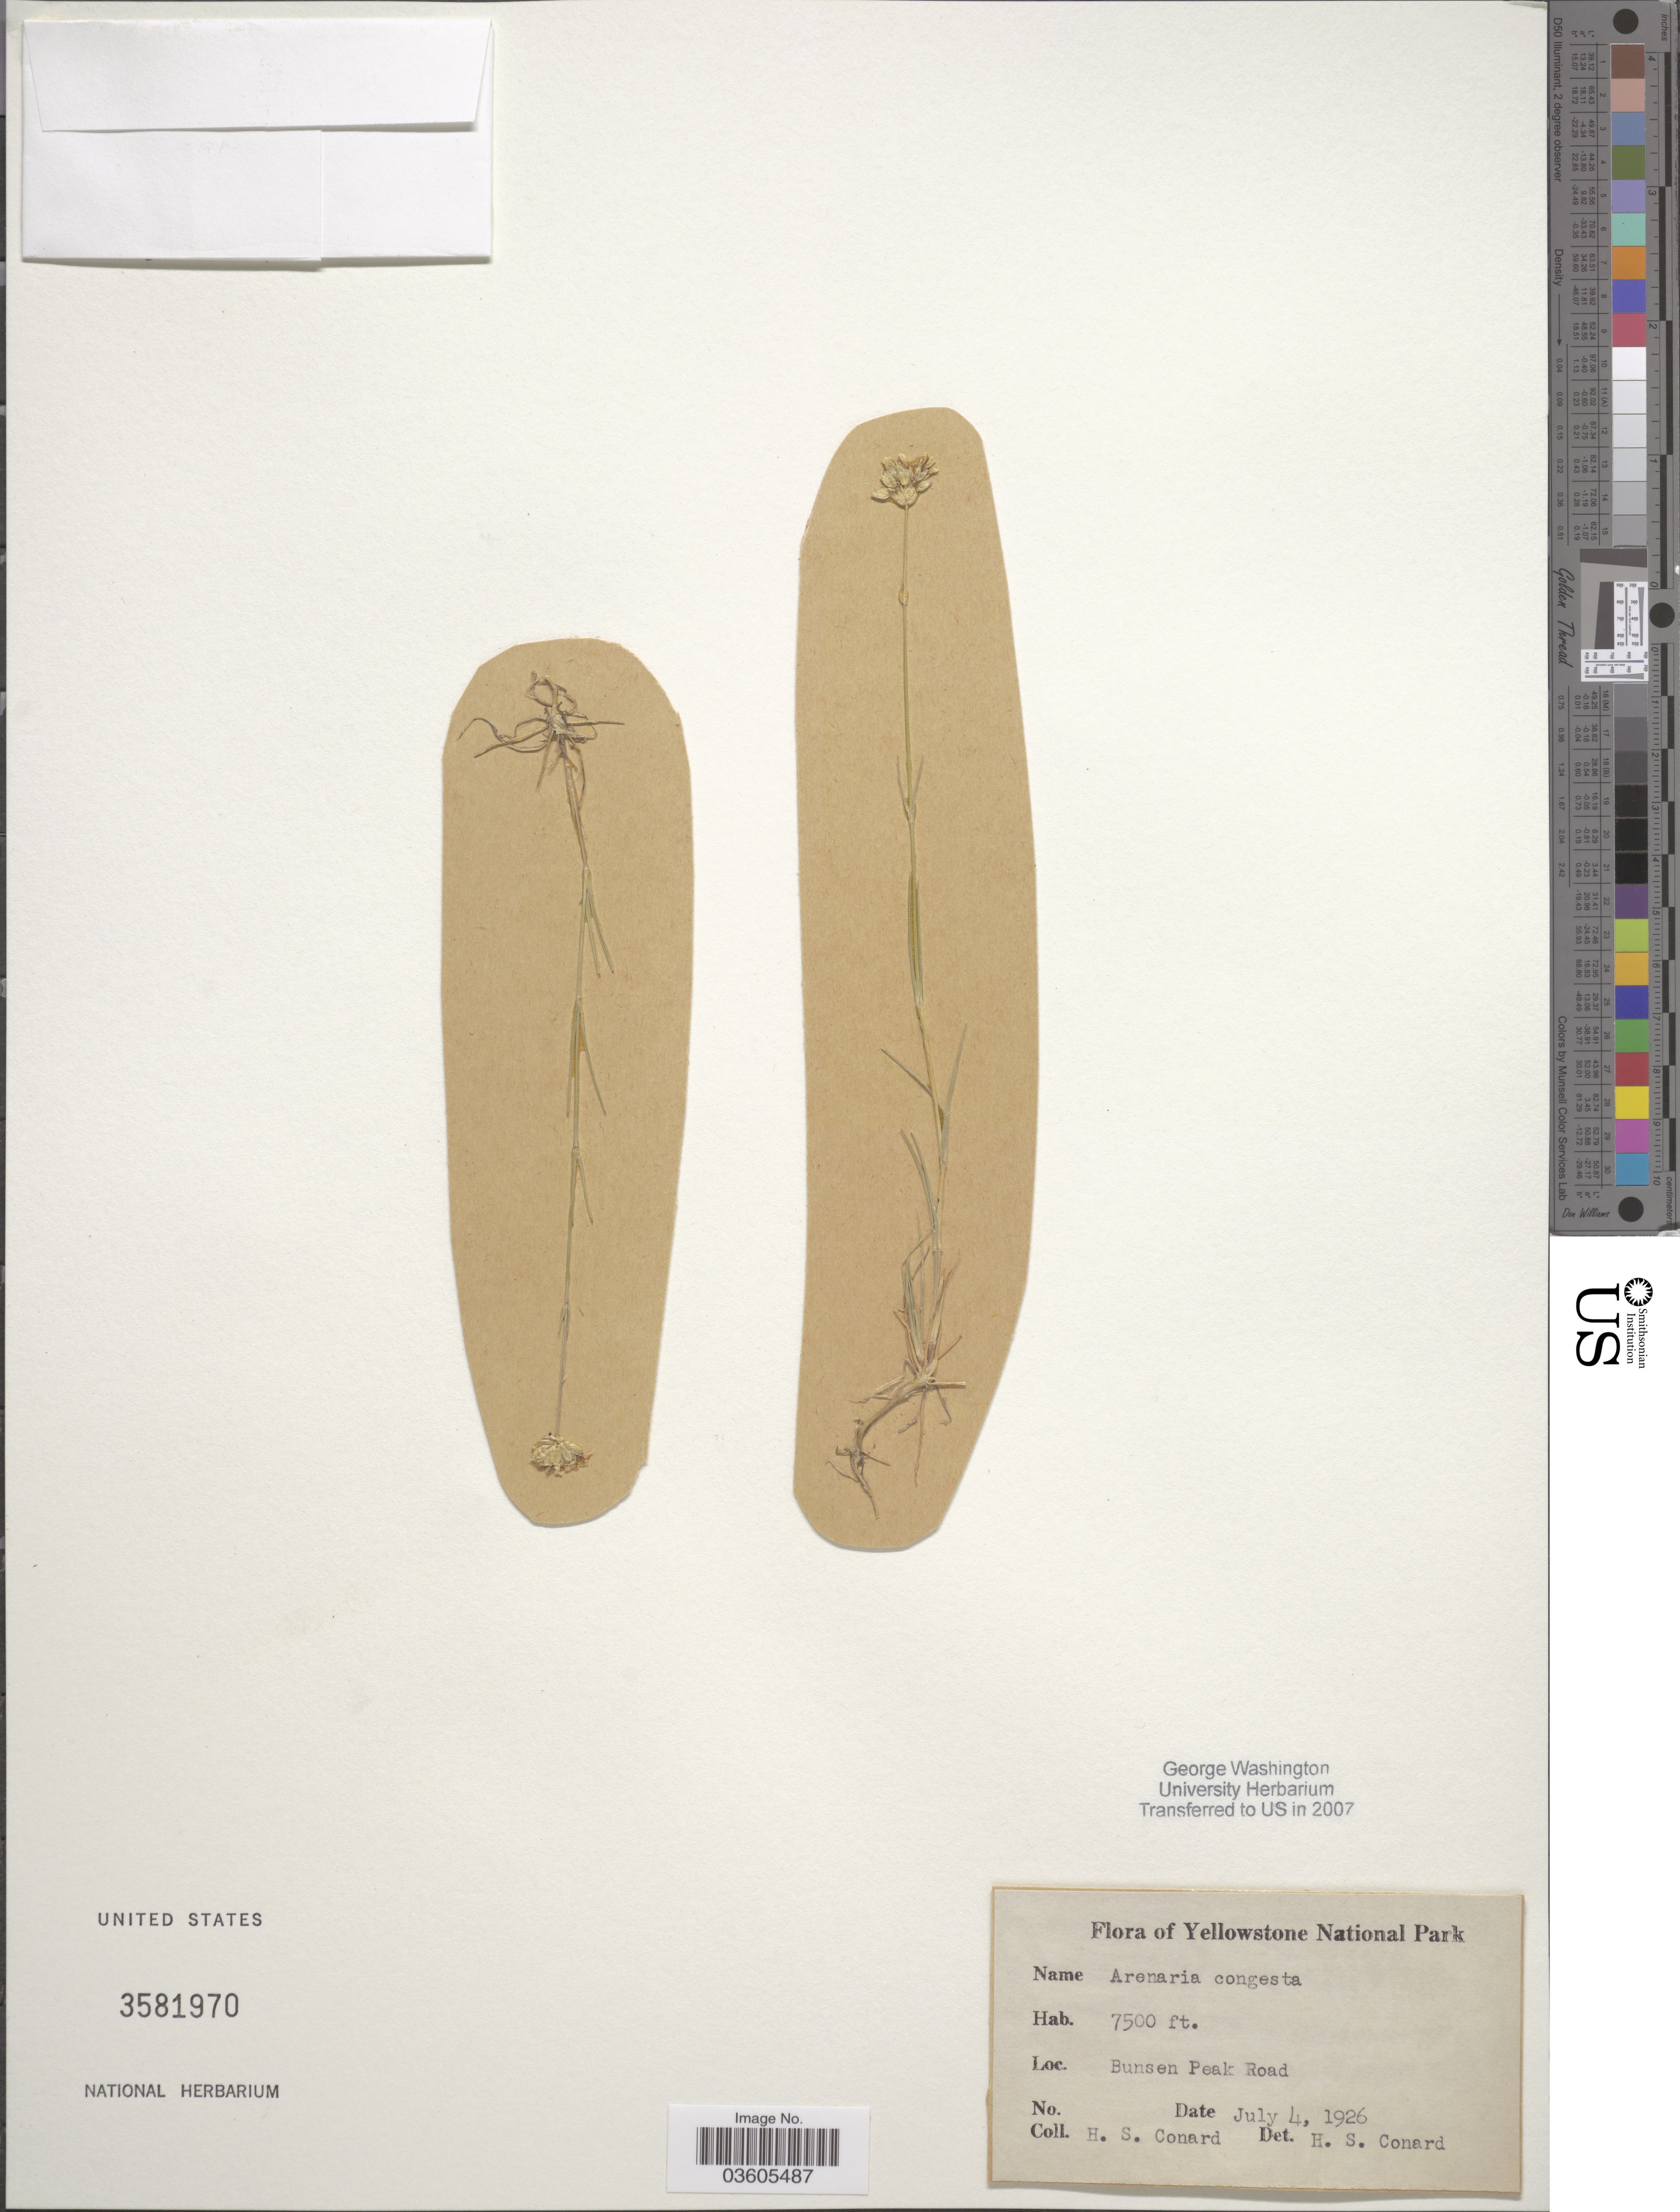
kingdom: Plantae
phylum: Tracheophyta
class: Magnoliopsida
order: Caryophyllales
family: Caryophyllaceae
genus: Eremogone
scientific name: Eremogone congesta var. congesta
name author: (Nutt.) Ikonn.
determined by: Strong, Mark T., (BOT), Smithsonian Institution - National Museum of Natural History (UNITED STATES)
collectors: H. S. Conard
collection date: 1926-07-04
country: United States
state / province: Wyoming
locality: Yellowstone National Park. Bunsen Peak Road.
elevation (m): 2286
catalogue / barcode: US 3581970